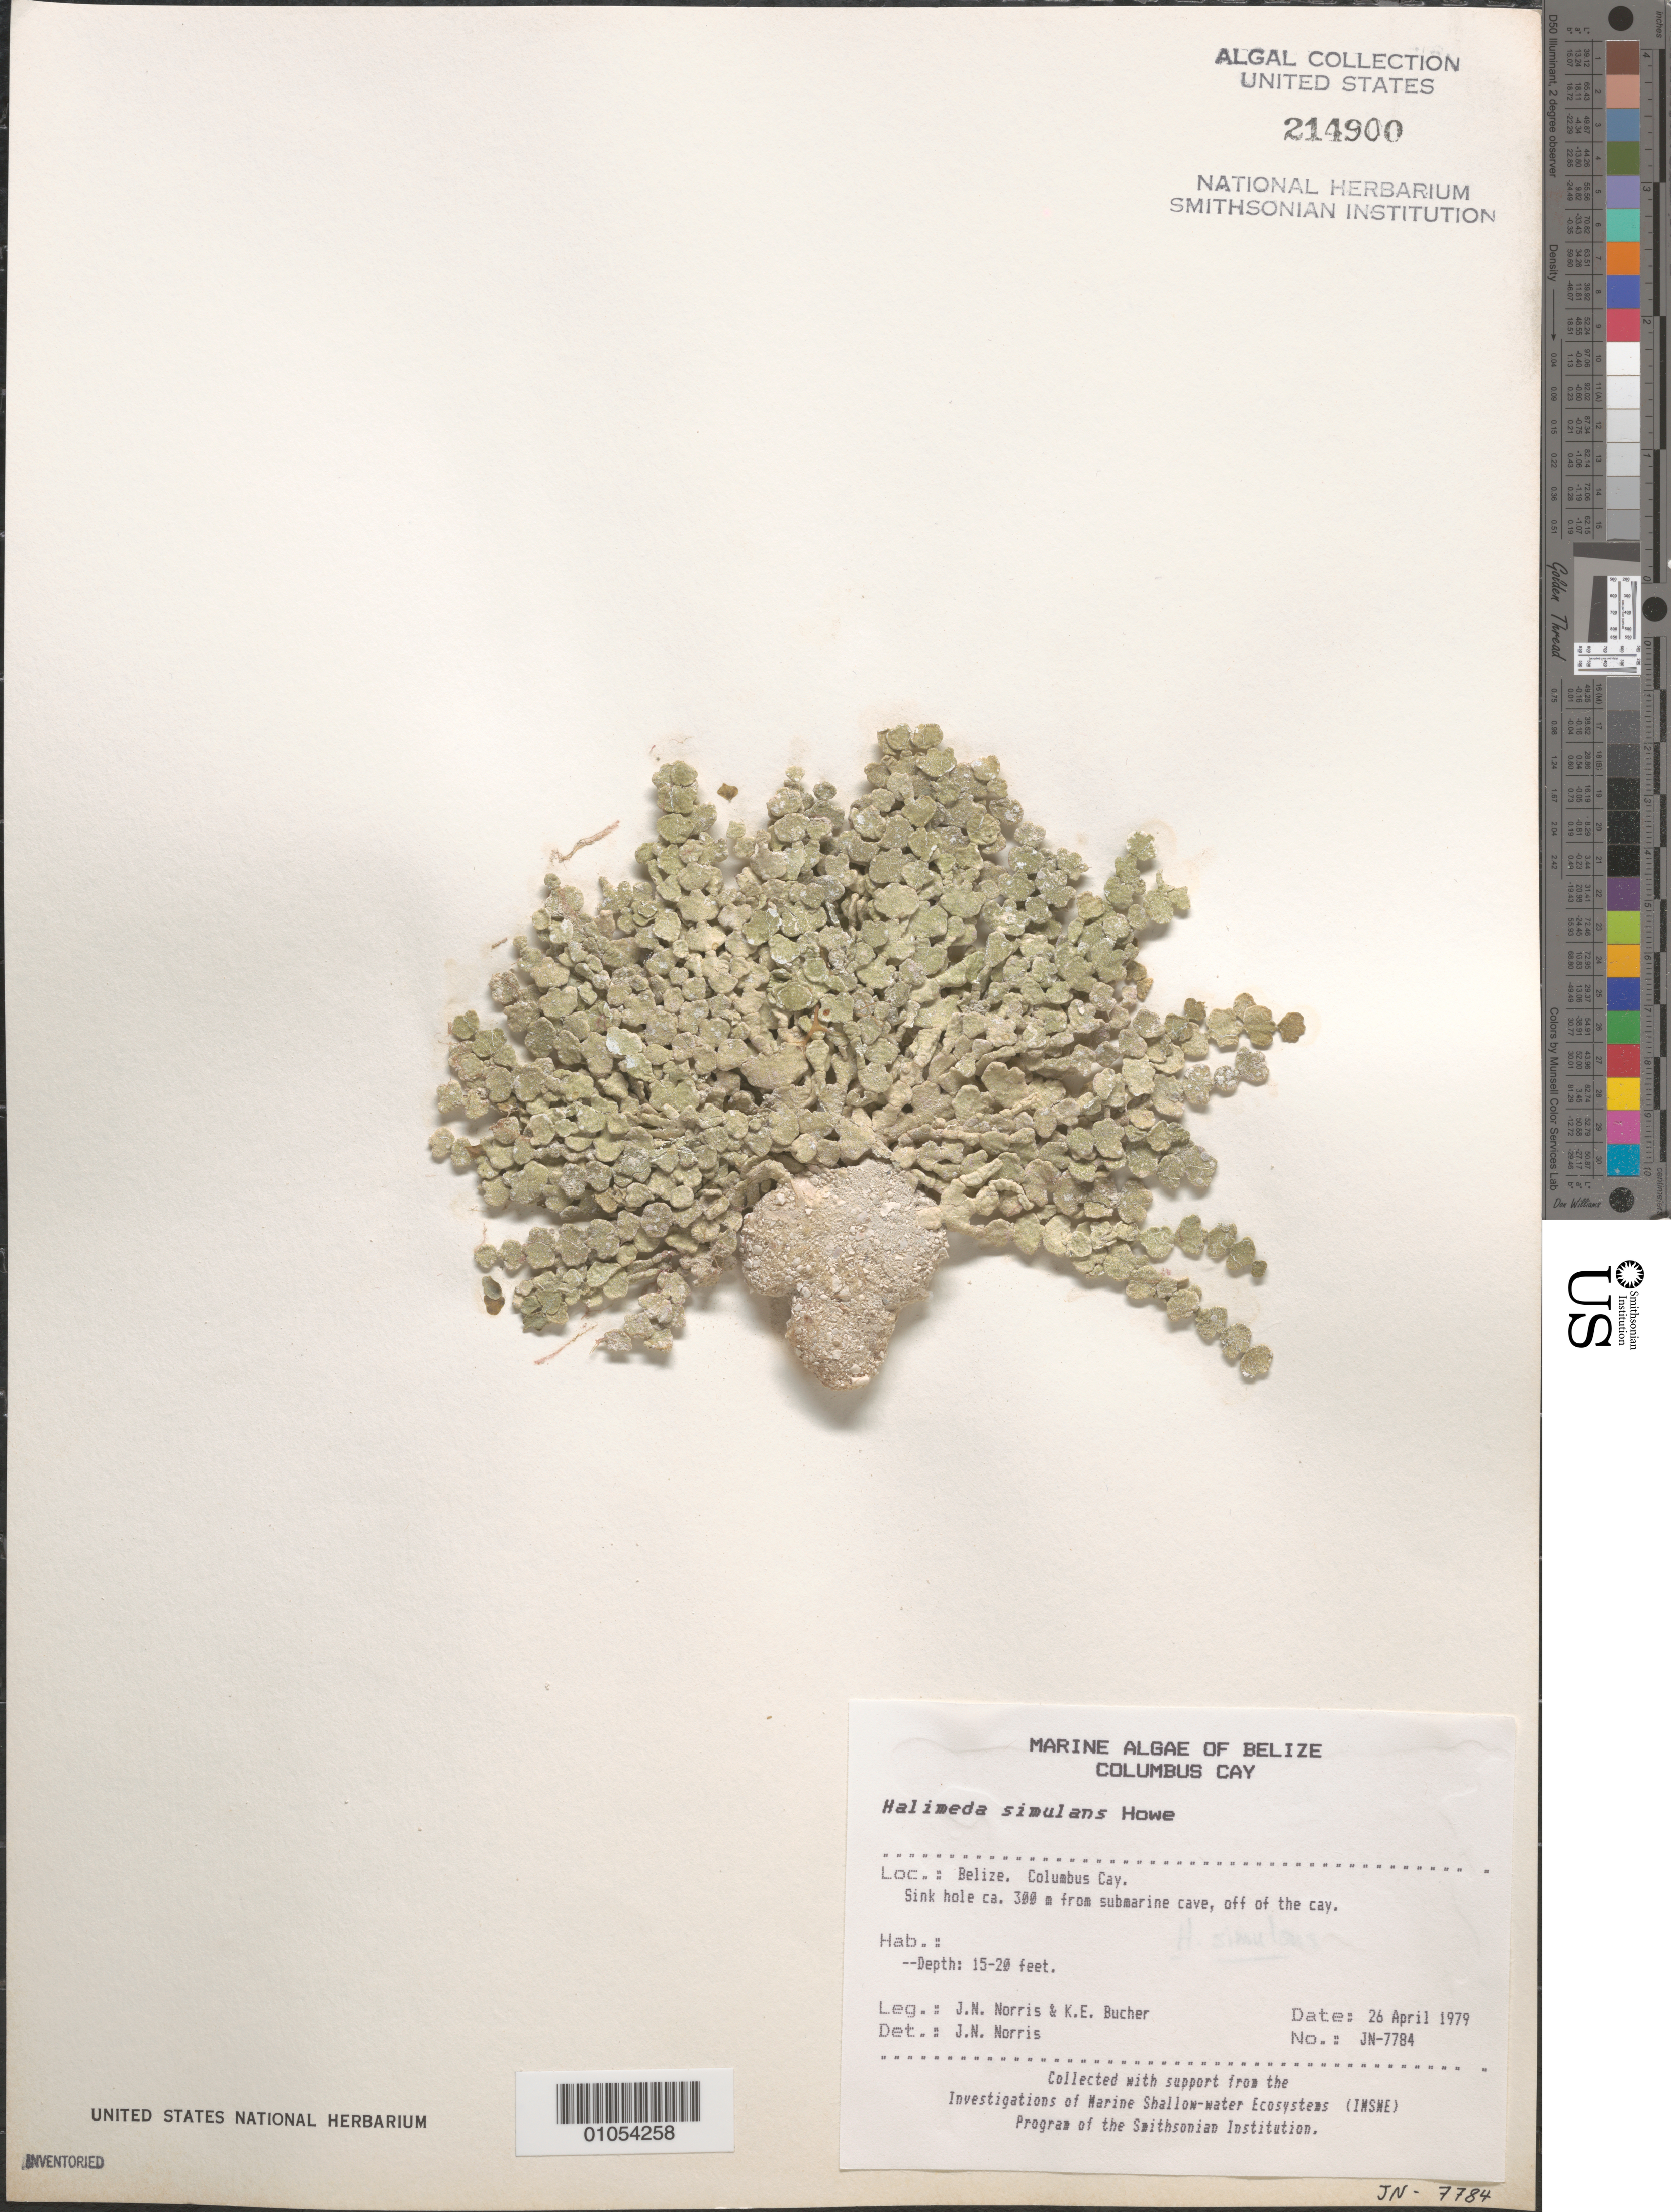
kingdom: Plantae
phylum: Chlorophyta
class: Ulvophyceae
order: Bryopsidales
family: Halimedaceae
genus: Halimeda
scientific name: Halimeda simulans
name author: M. Howe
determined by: Norris, James N.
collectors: J. N. Norris & K. E. Bucher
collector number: JN-7784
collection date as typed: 26 Apr 1979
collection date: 1979-04-26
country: Belize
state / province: Stann Creek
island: Columbus Cay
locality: Sink hole ca. 300 m from submarine cave, off of the cay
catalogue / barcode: US 214900